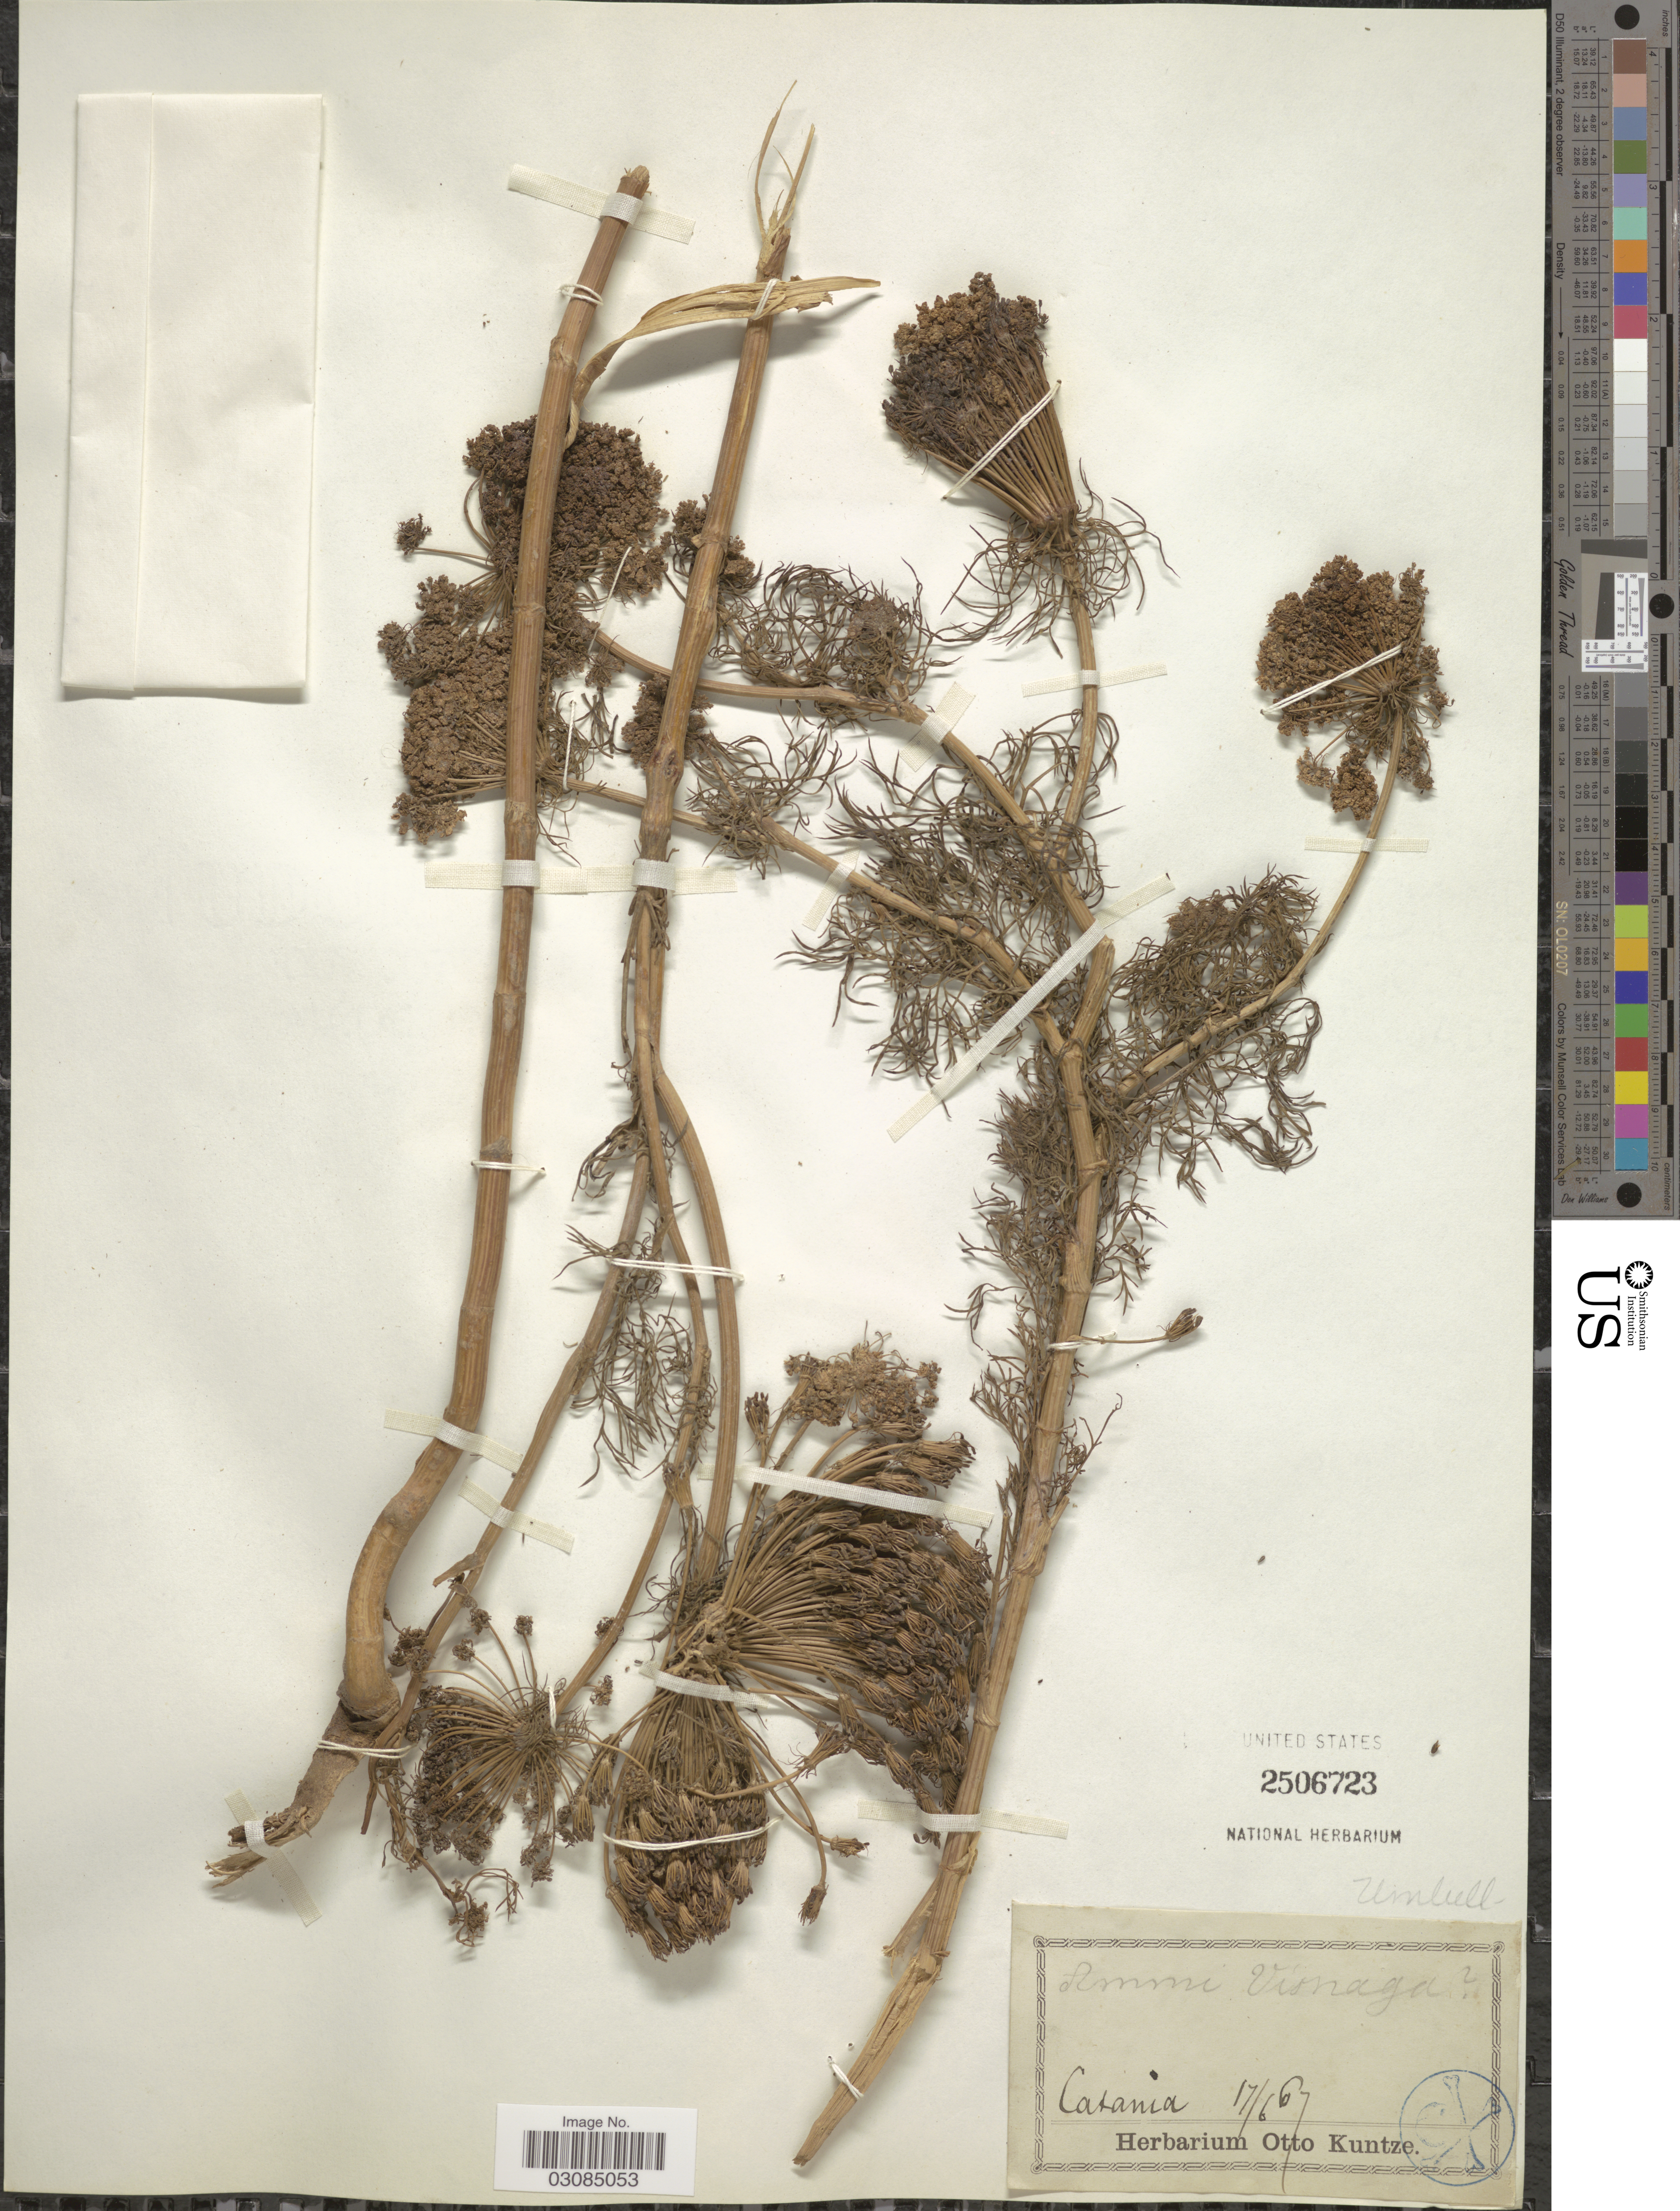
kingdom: Plantae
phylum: Tracheophyta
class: Magnoliopsida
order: Apiales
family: Apiaceae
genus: Ammi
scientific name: Ammi visnaga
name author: (L.) Lam.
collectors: ex herb. Otto Kuntze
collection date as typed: Transcribed d/m/y: 17/6/67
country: Italy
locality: Catania.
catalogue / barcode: US 2506723